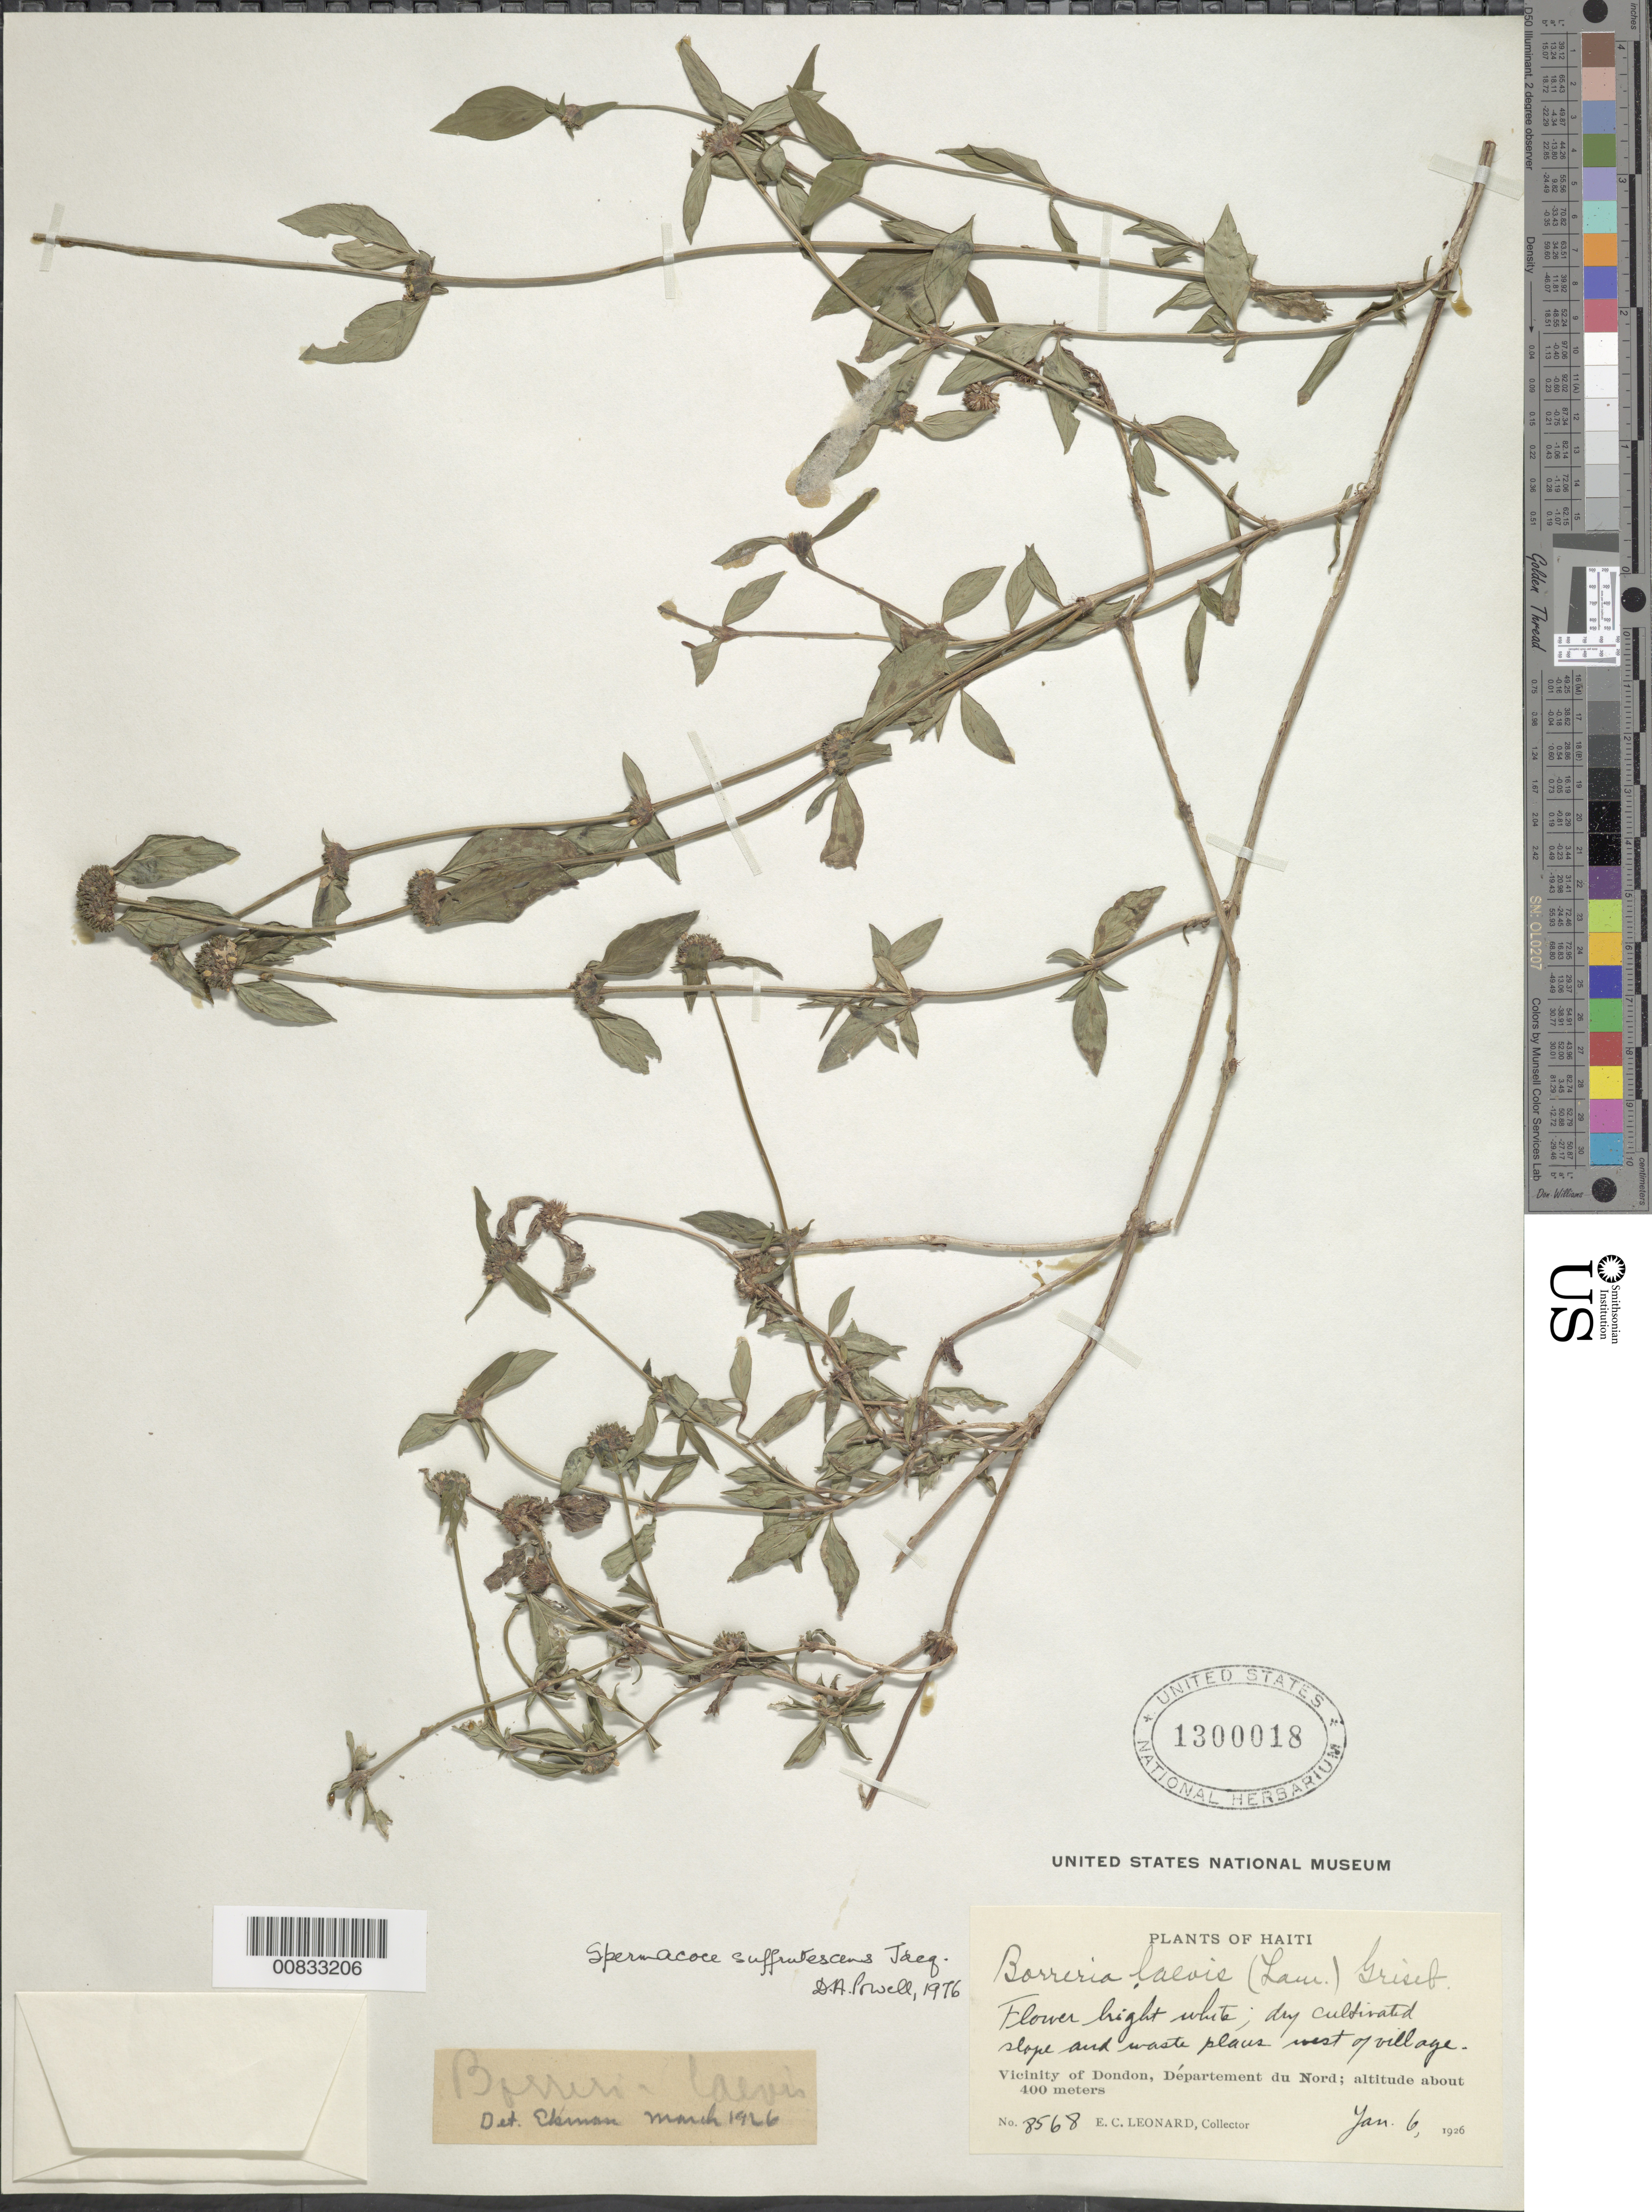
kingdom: Plantae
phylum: Tracheophyta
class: Magnoliopsida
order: Gentianales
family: Rubiaceae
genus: Spermacoce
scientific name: Spermacoce remota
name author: Lam.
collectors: E. C. Leonard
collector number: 8568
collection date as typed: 06 Jan 1926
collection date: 1926-01-06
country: Haiti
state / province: Nord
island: Hispaniola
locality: Vicinity of Dondon, W of village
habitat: Dry cultivated slope and waste places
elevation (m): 400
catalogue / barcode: US 1300018